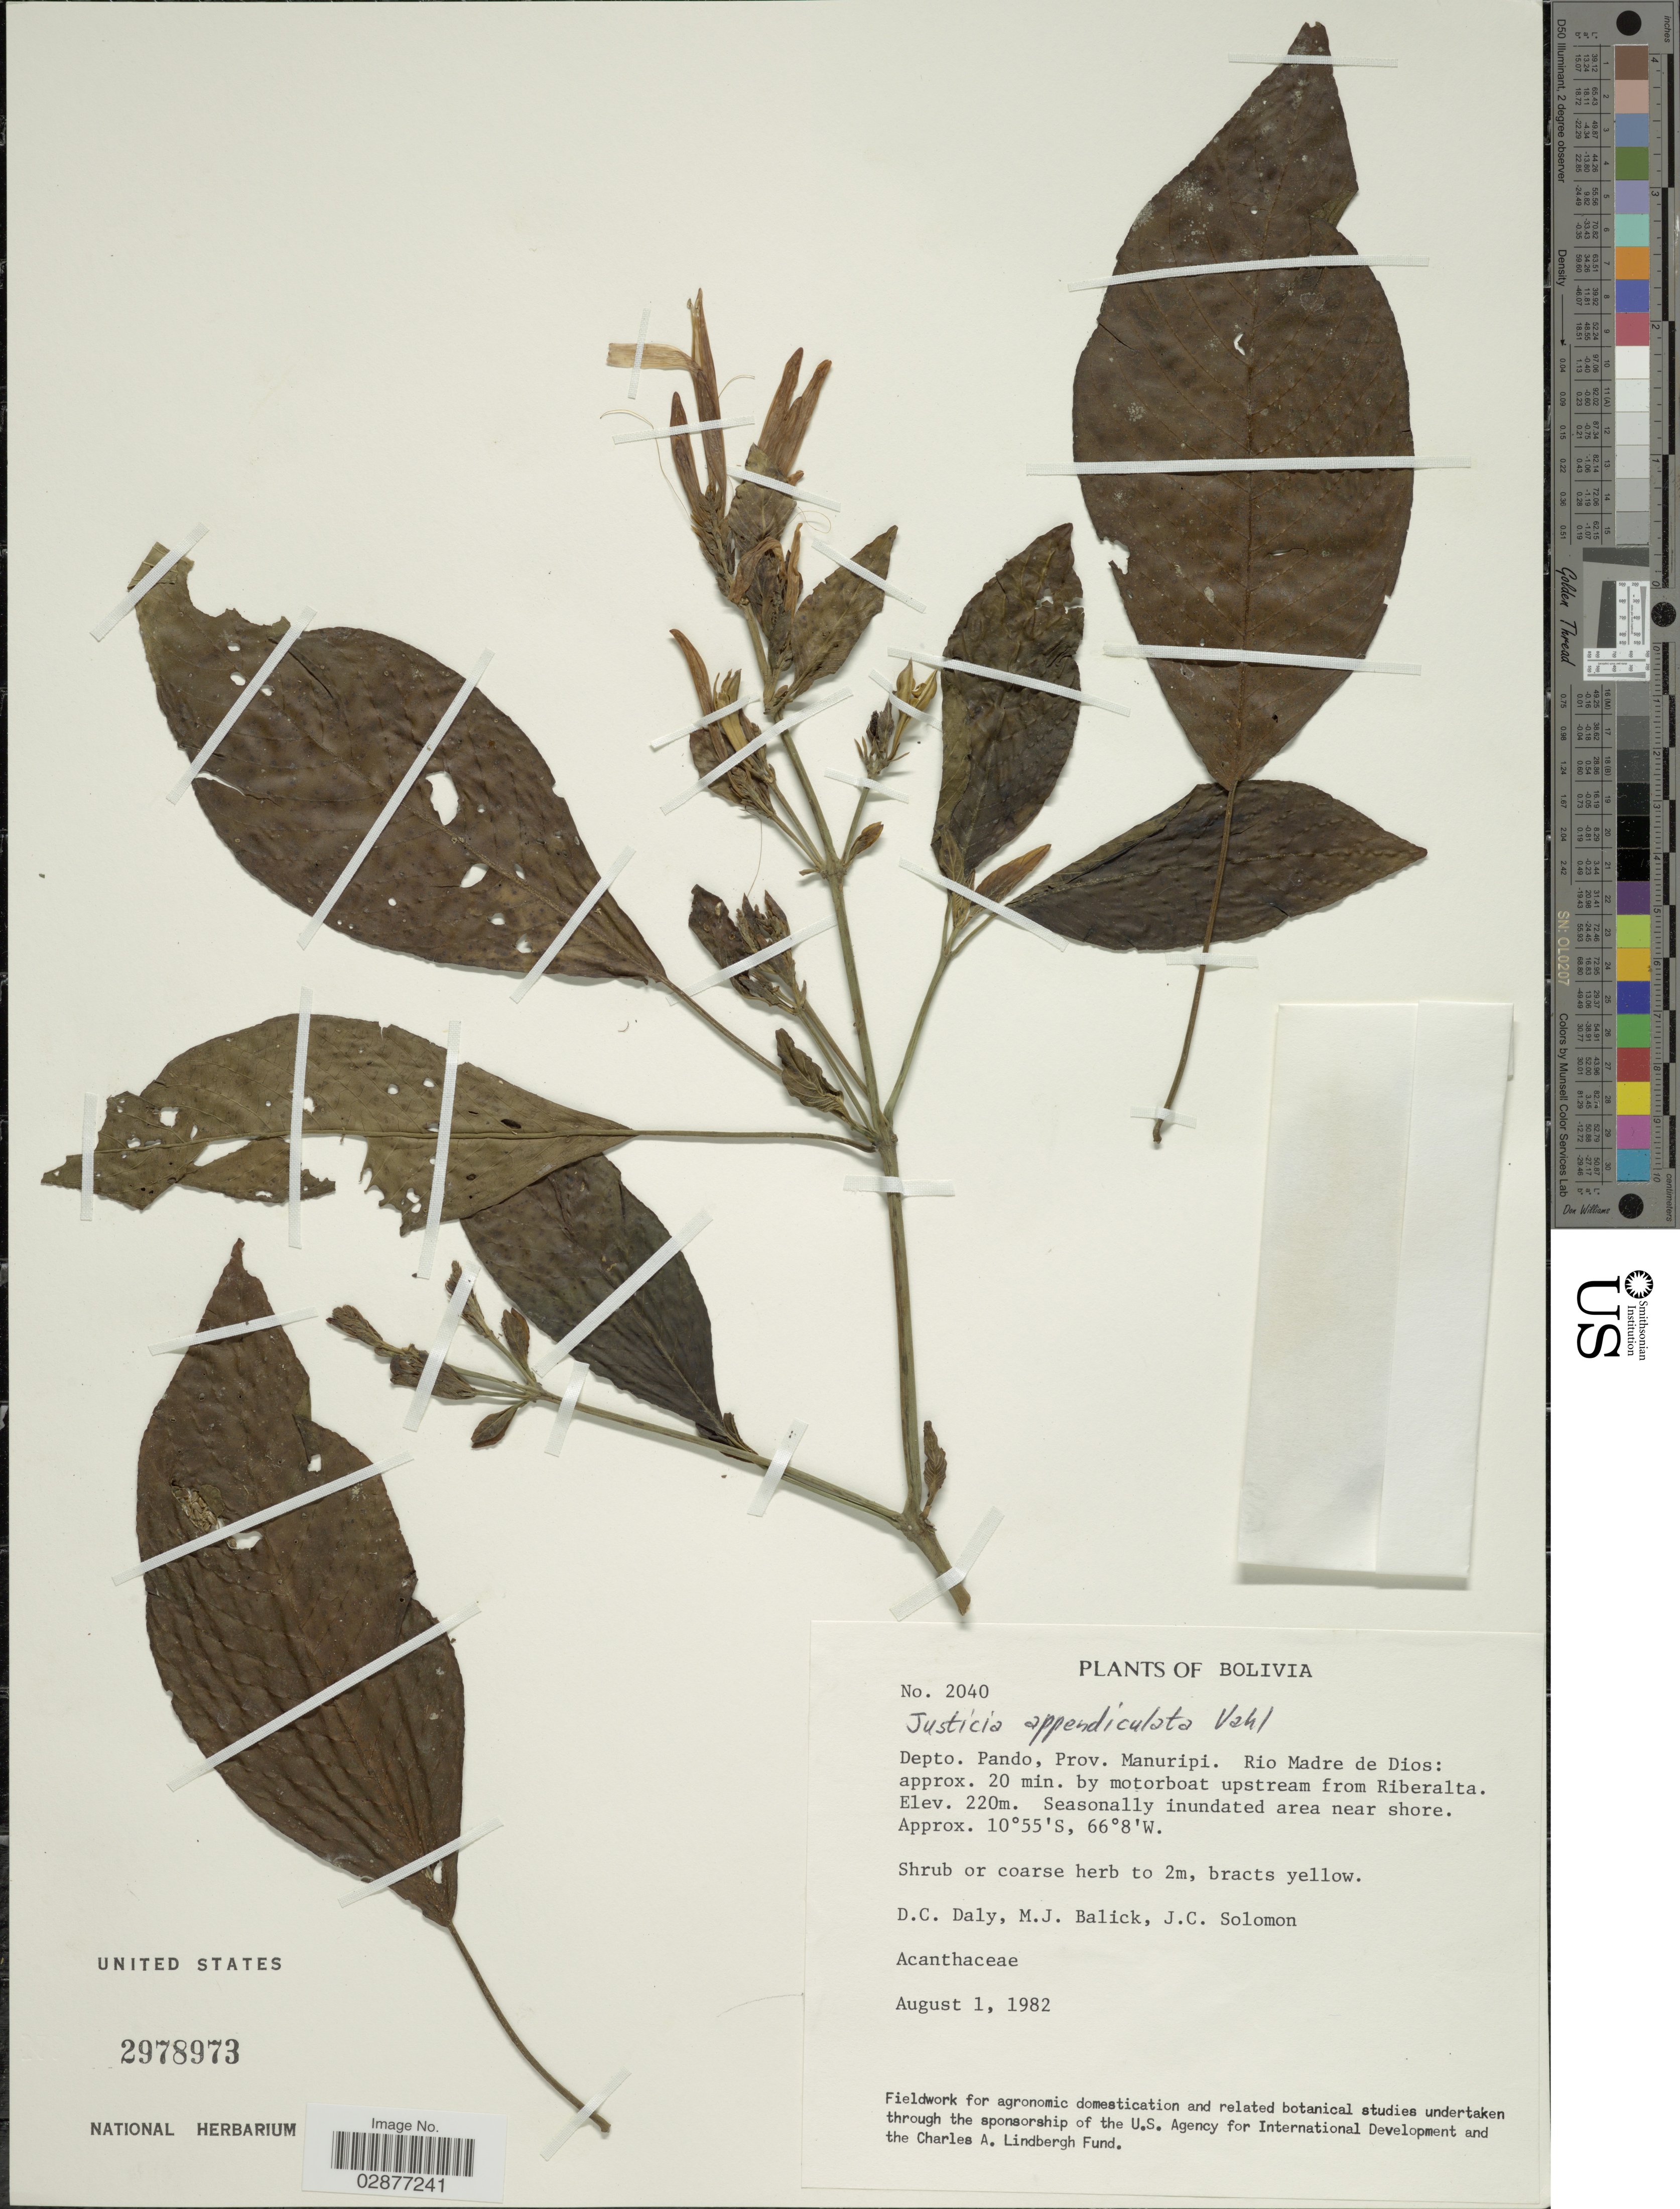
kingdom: Plantae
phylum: Tracheophyta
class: Magnoliopsida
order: Lamiales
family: Acanthaceae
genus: Justicia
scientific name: Justicia appendiculata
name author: (Ruiz & Pav.) Vahl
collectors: D. C. Daly, M. J. Balick & J. C. Solomon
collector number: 2040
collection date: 1982-08-01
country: Bolivia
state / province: Pando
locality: Depto. Pando, Prov. Manuripi. Rio Madre de Dios: approx. 20 mi. by motorboat upstream from Riberalta.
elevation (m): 220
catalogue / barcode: US 2978973